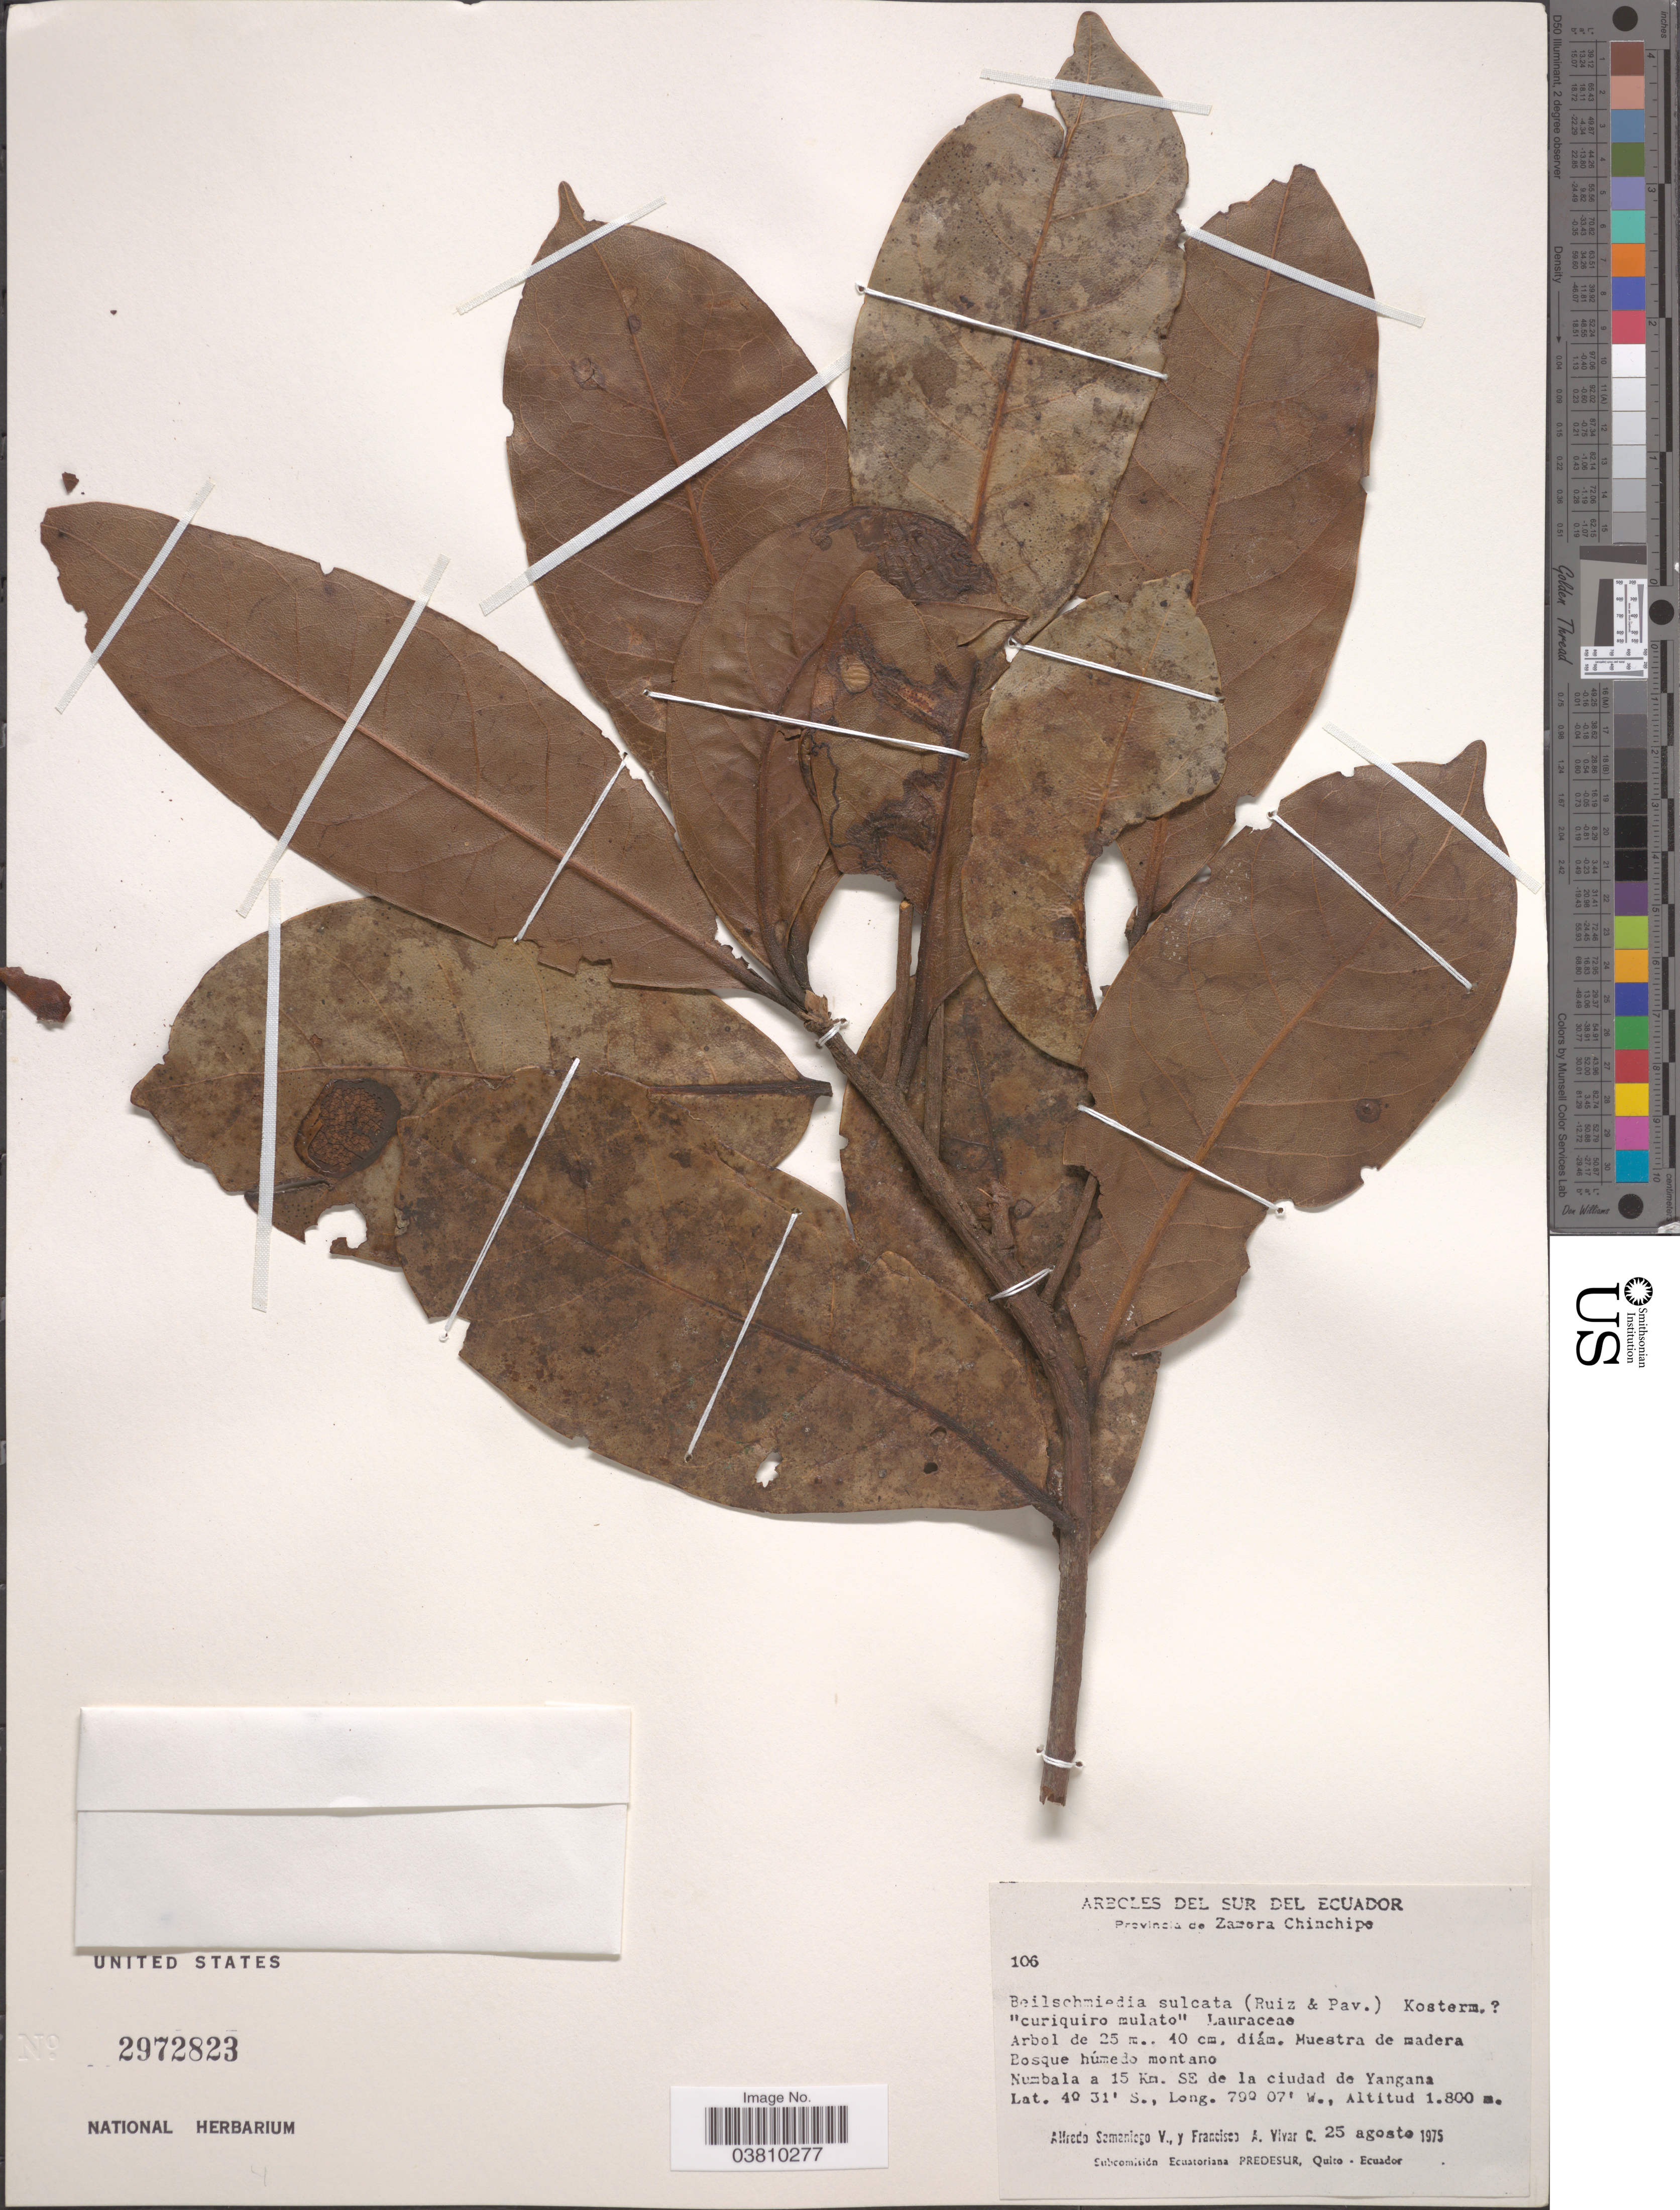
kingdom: Plantae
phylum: Tracheophyta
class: Magnoliopsida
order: Laurales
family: Lauraceae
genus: Beilschmiedia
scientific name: Beilschmiedia sulcata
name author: (Ruiz & Pav.) Kosterm.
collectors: A. V. Samaniego & F. A. Vivar C.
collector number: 106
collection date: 1975-08-25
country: Ecuador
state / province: Zamora-Chinchipe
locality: Del Sur del Ecuador. Numbala a 15 Km. SE de la ciudad de Yangana.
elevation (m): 1800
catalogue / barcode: US 2972823